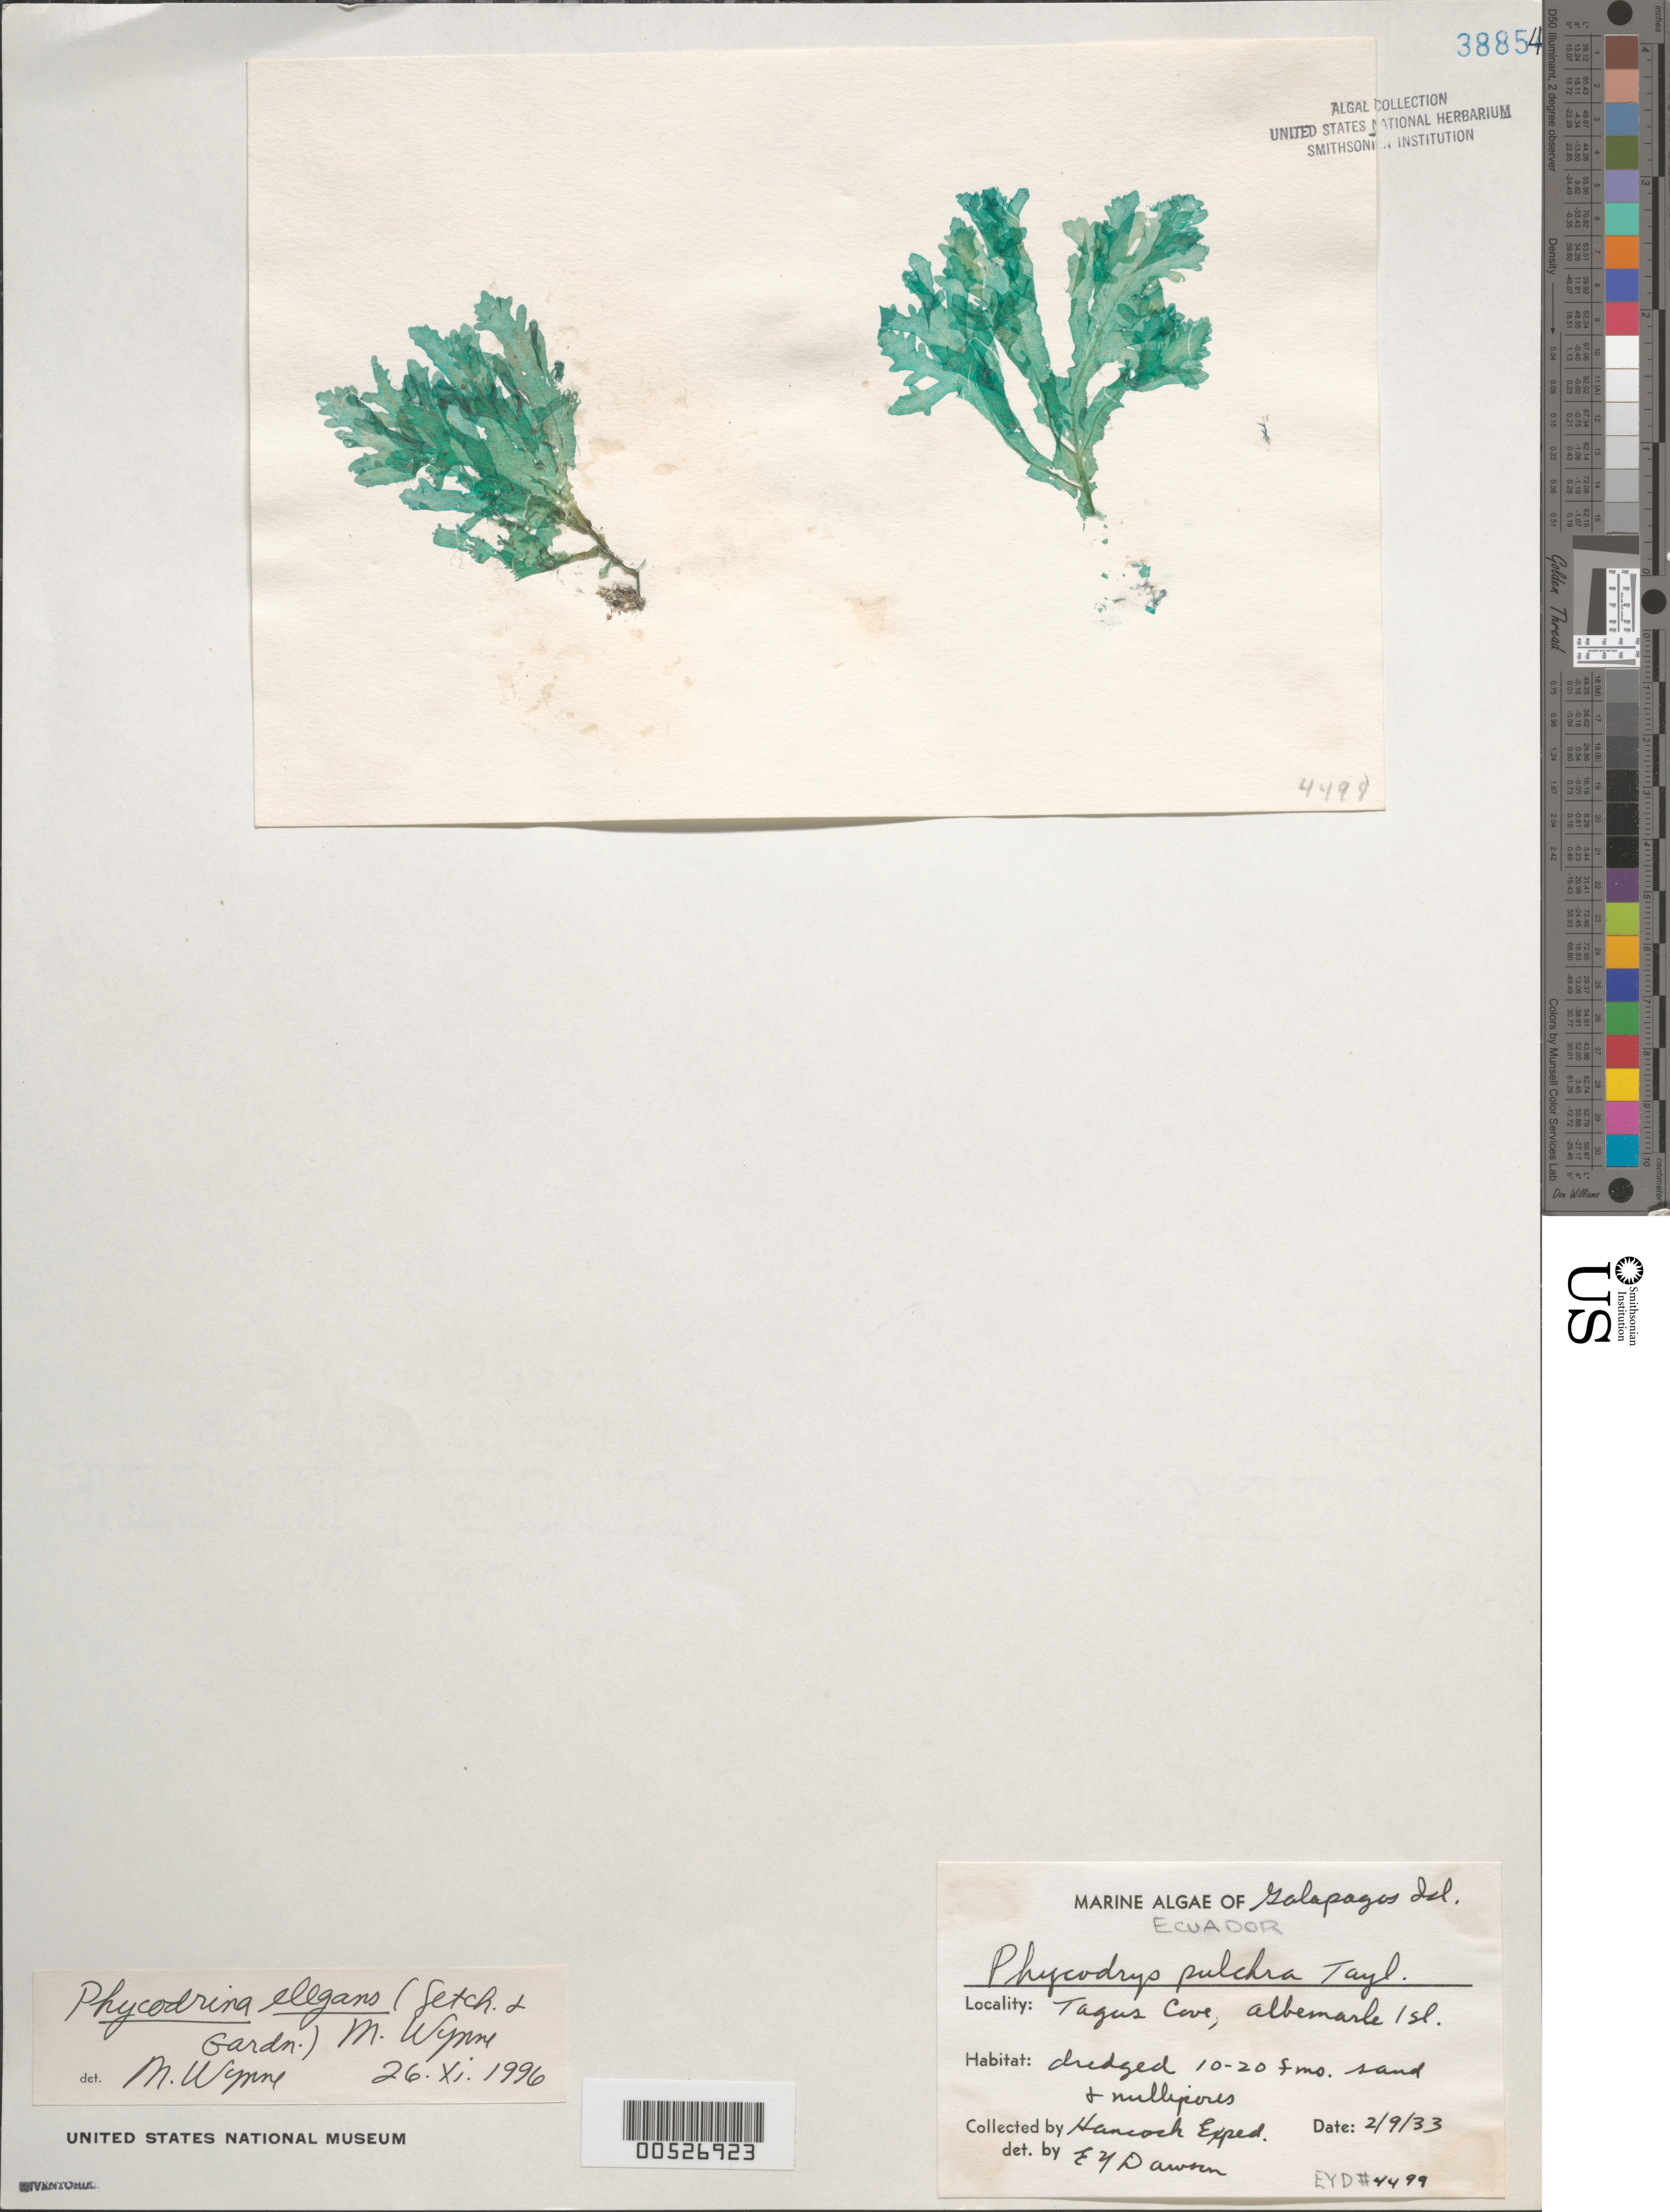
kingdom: Plantae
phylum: Rhodophyta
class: Florideophyceae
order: Ceramiales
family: Delesseriaceae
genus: Phycodrina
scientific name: Phycodrina elegans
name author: (Setch. & N.L. Gardner) M.J. Wynne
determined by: Wynne, M. J.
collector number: EYD 4499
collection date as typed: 09 Feb 1933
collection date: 1933-02-09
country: Ecuador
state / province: Colón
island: Isabela [Albemarle]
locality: Tagus Cove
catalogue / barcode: US 38854